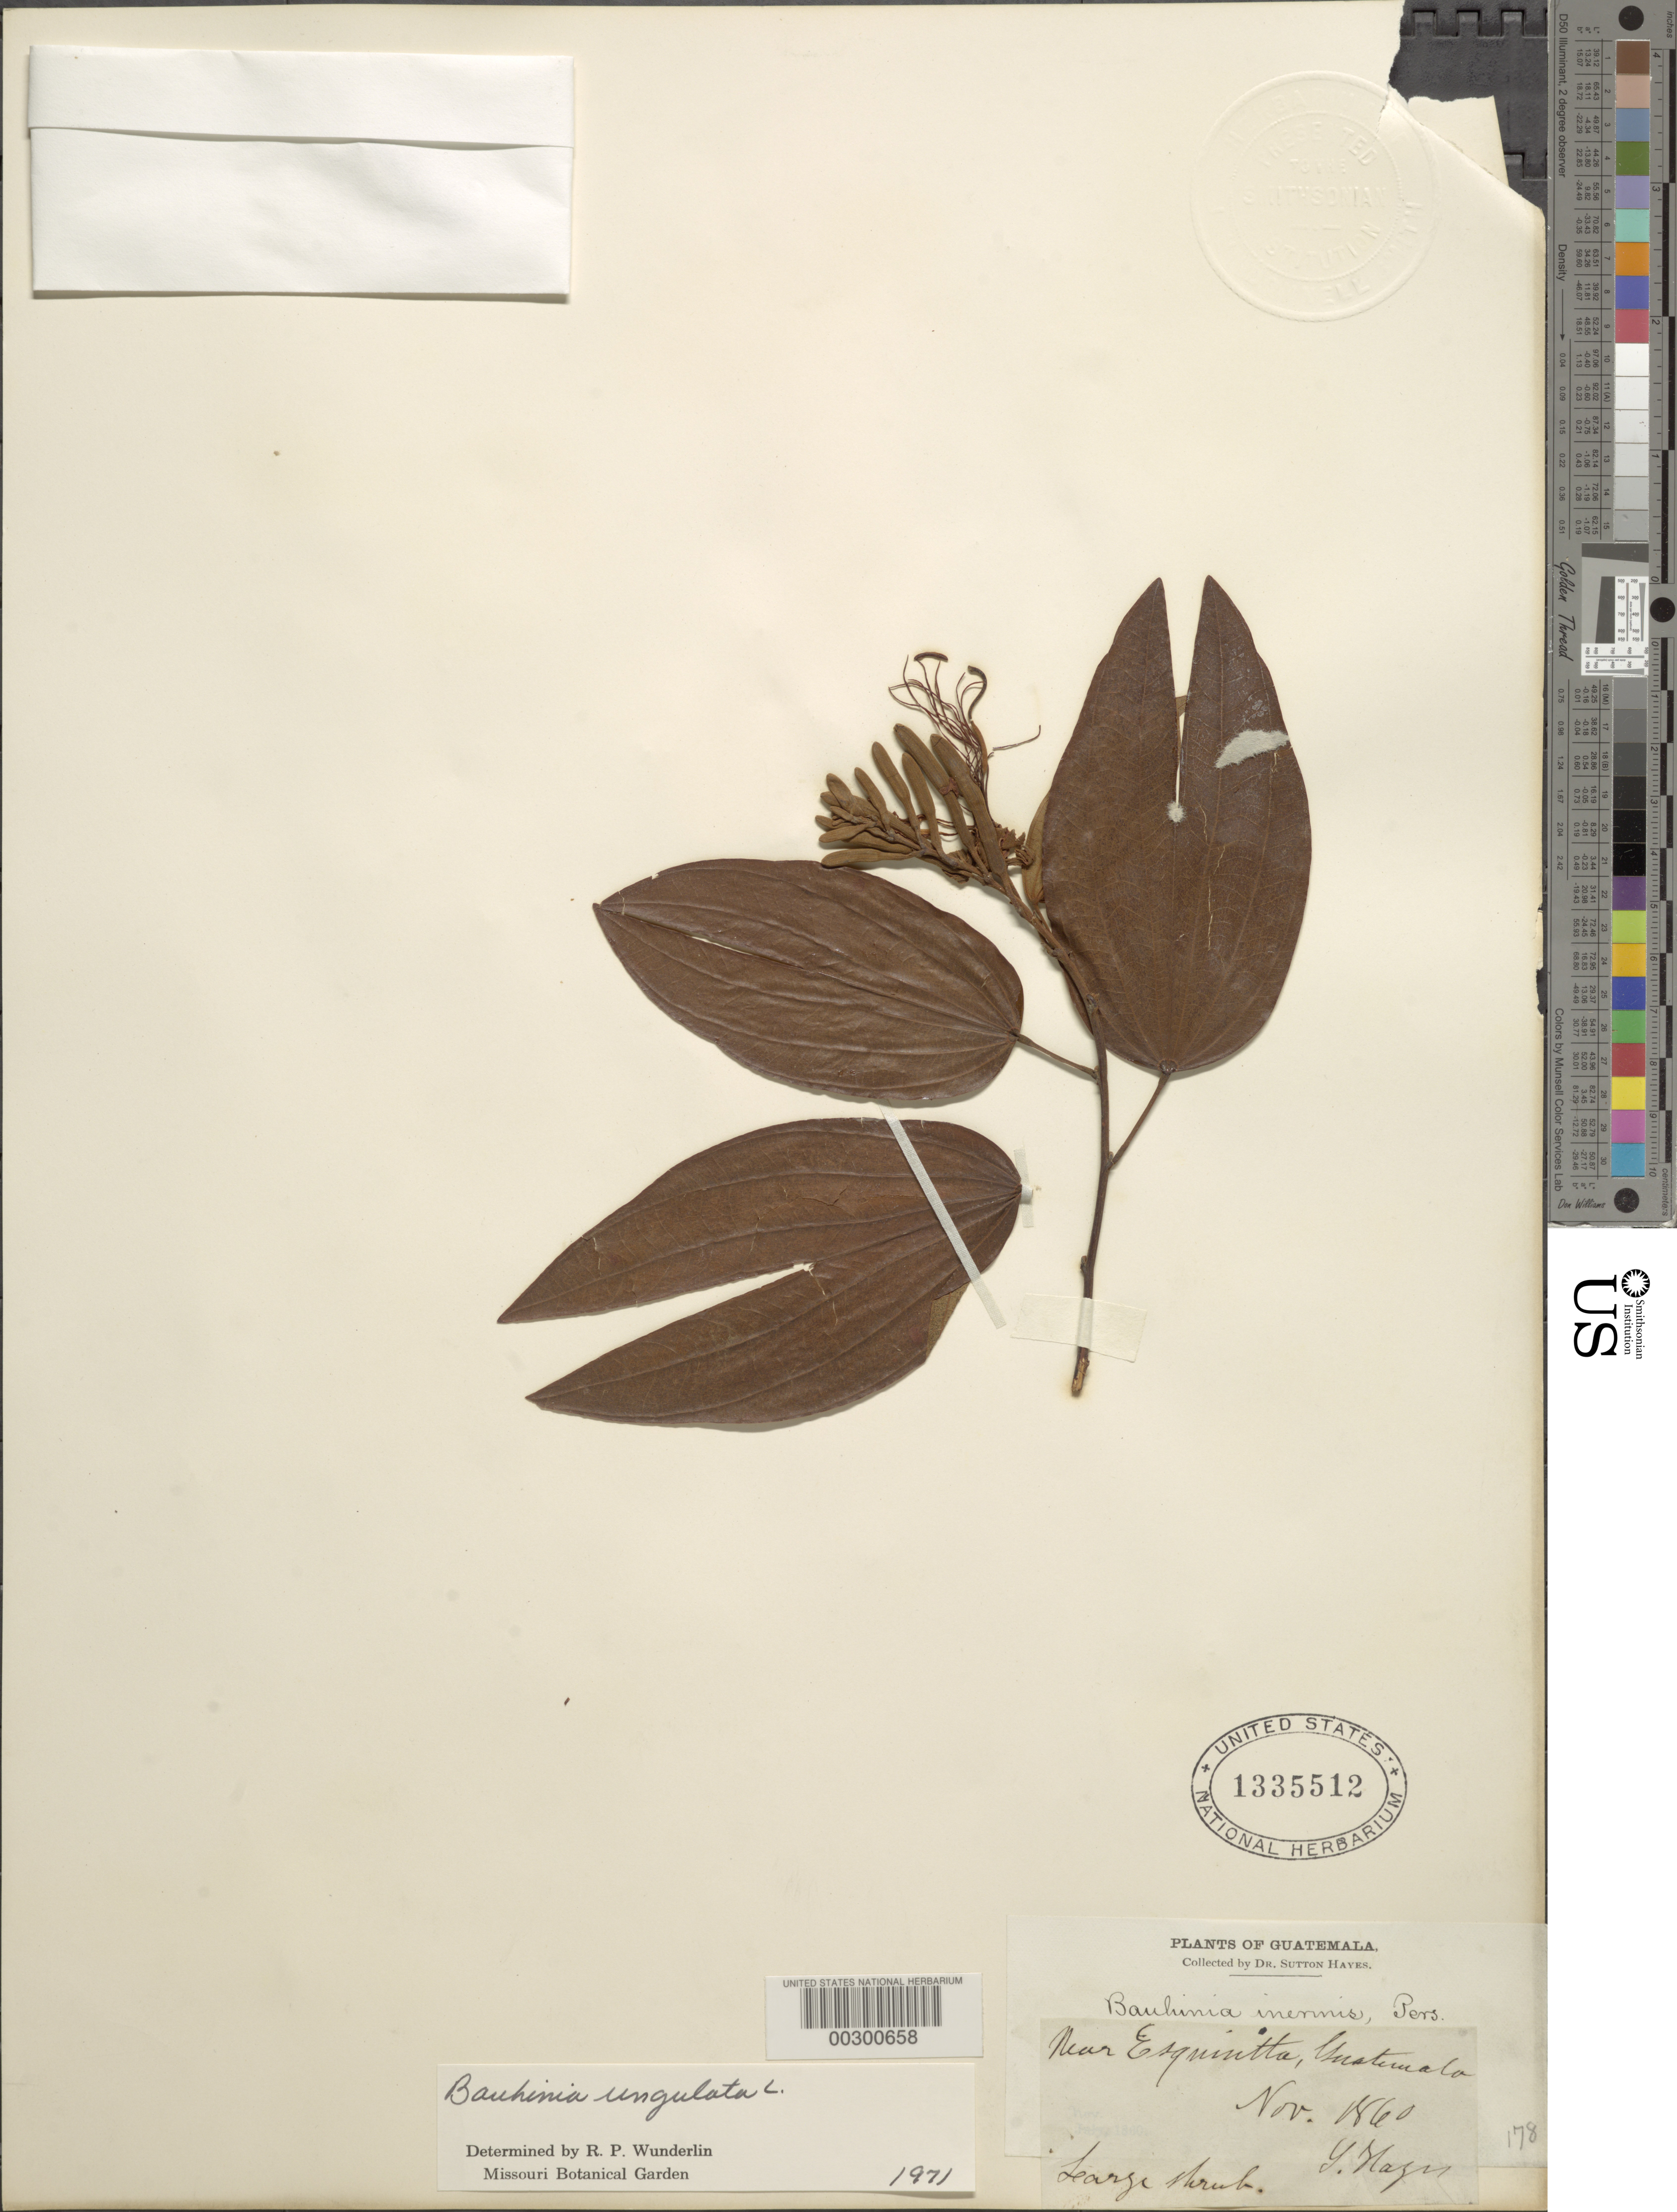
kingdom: Plantae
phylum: Tracheophyta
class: Magnoliopsida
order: Fabales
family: Fabaceae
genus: Bauhinia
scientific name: Bauhinia ungulata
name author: L.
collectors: S. Hayes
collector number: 178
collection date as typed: Nov 1860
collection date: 1860-11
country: Guatemala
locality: Near esquintla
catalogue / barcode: US 1335512